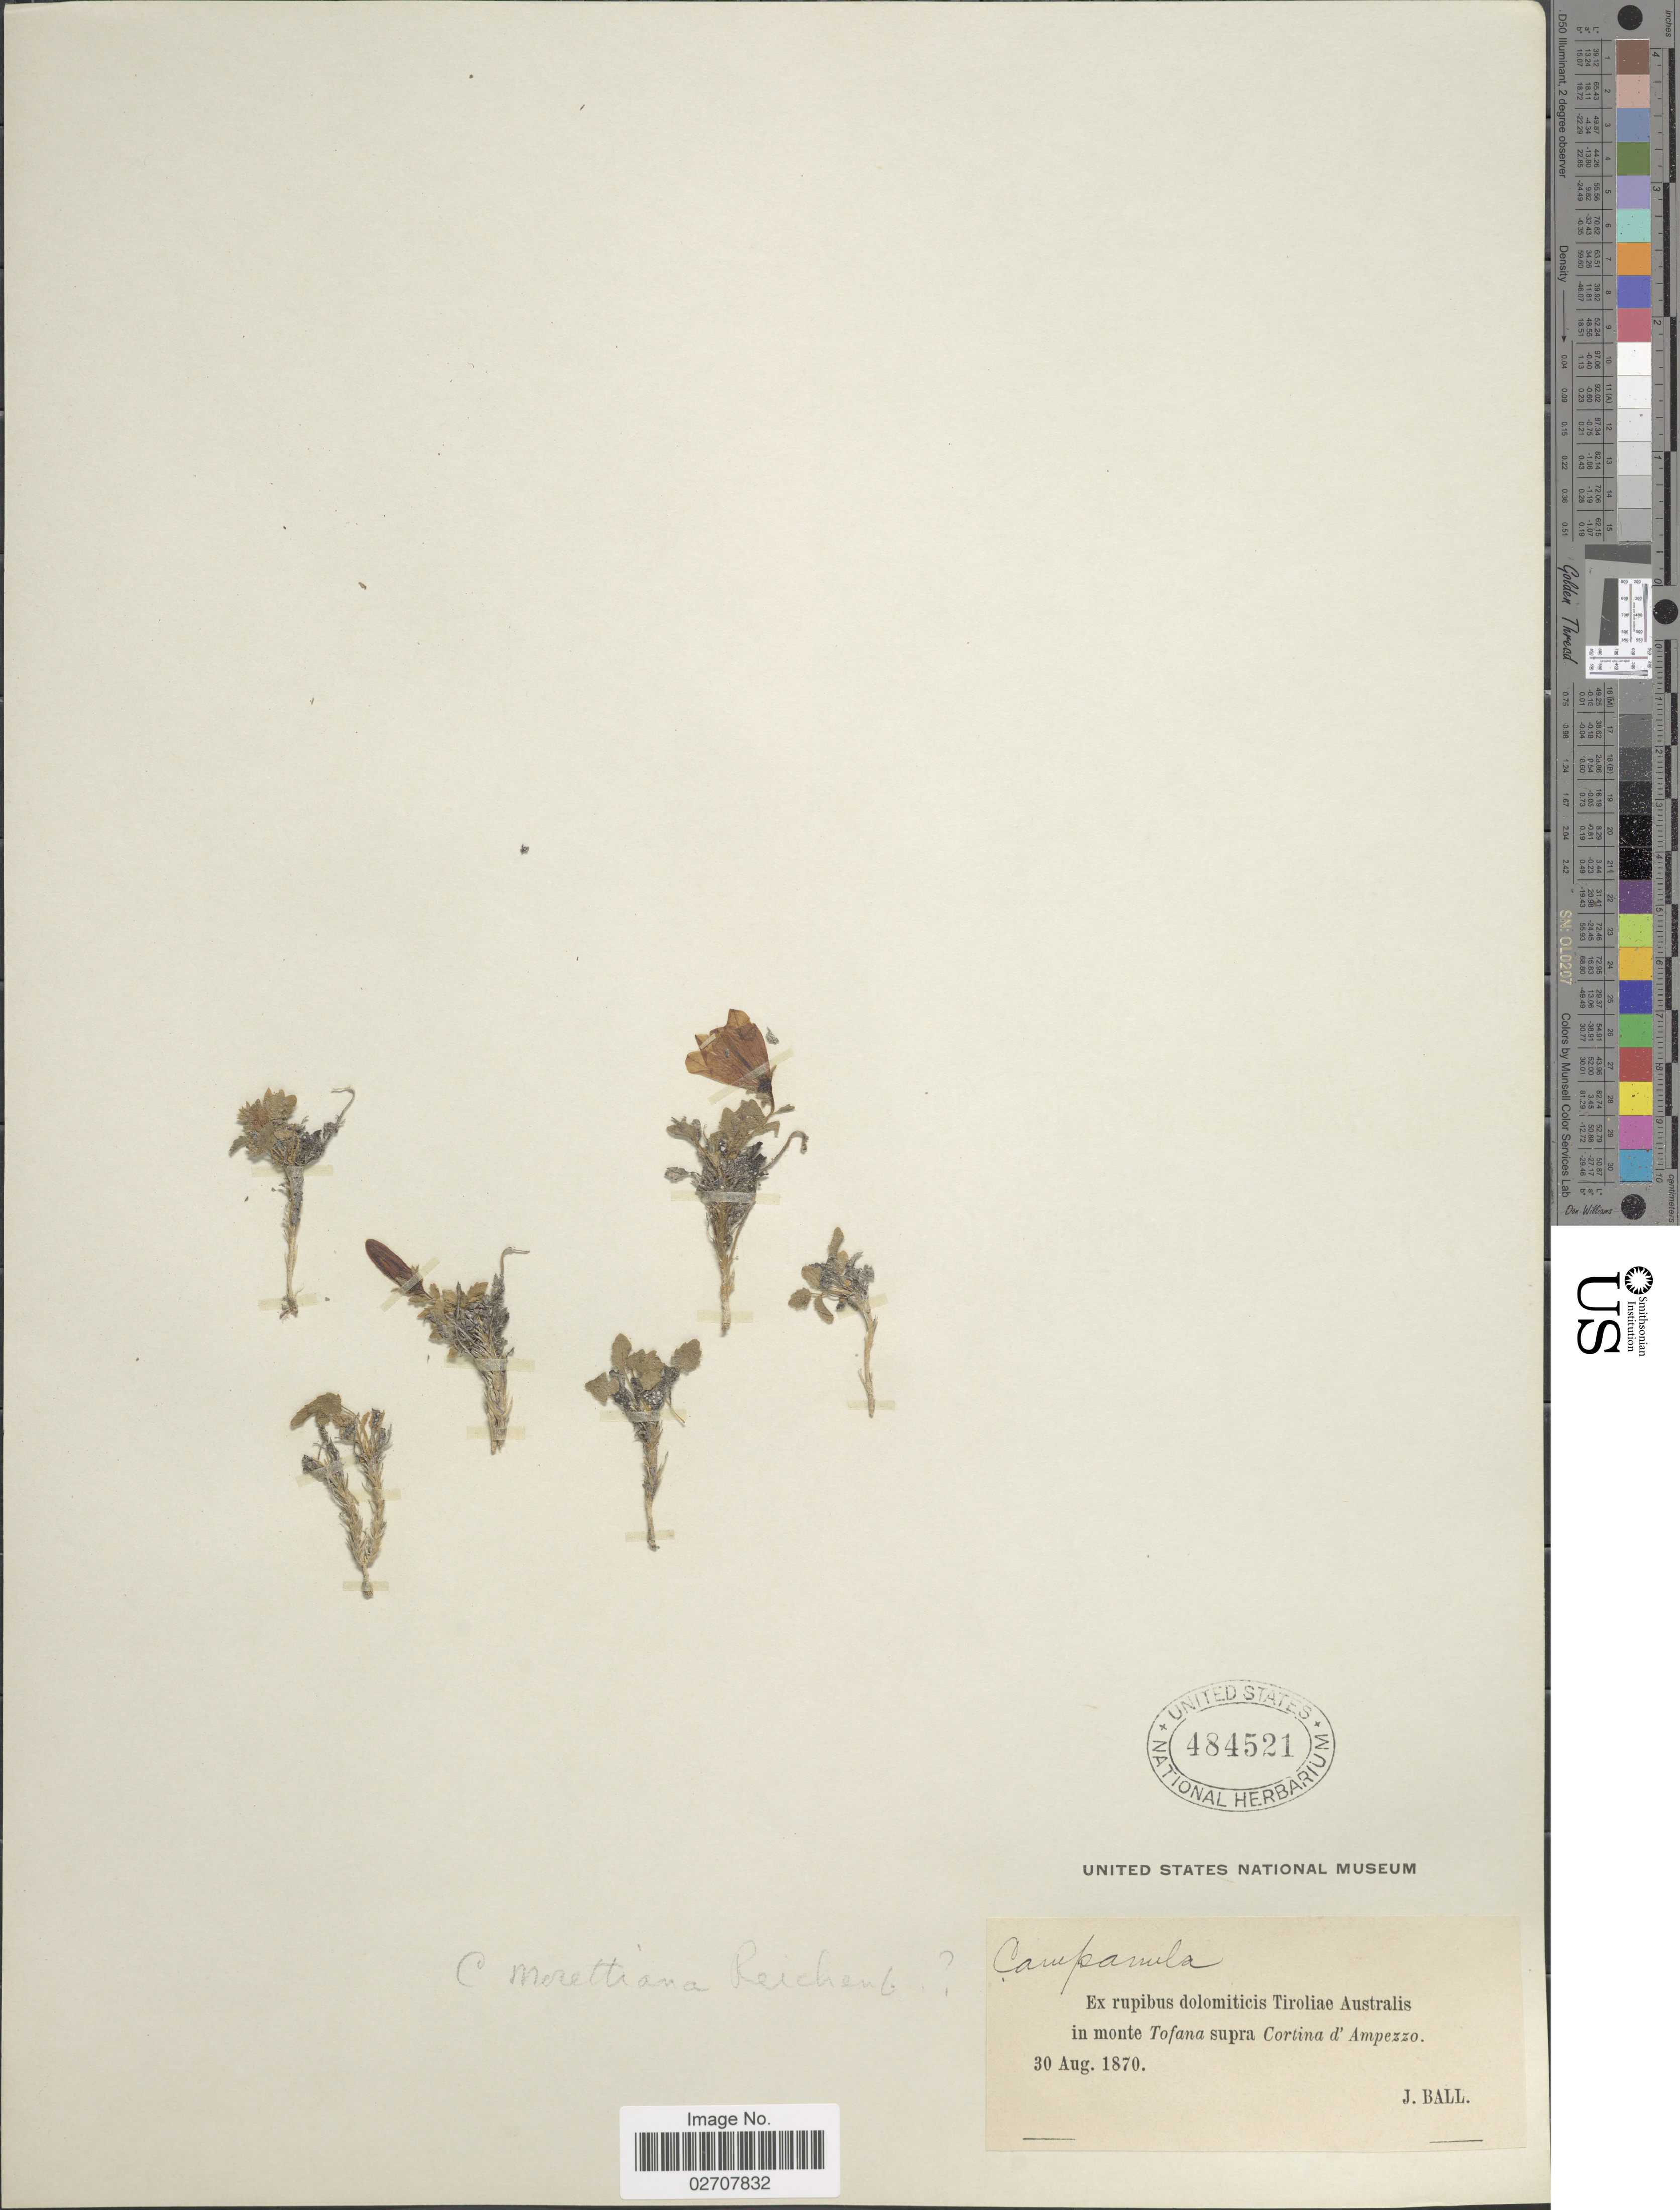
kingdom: Plantae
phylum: Tracheophyta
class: Magnoliopsida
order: Asterales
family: Campanulaceae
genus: Campanula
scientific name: Campanula morettiana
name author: Rchb.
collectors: J. Ball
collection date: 1870-08-30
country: Austria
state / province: Tirol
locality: Ex rupibus dolomiticis Tirolae Australis in monte Tofana supra Cortina d'Ampezzo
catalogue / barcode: US 484521